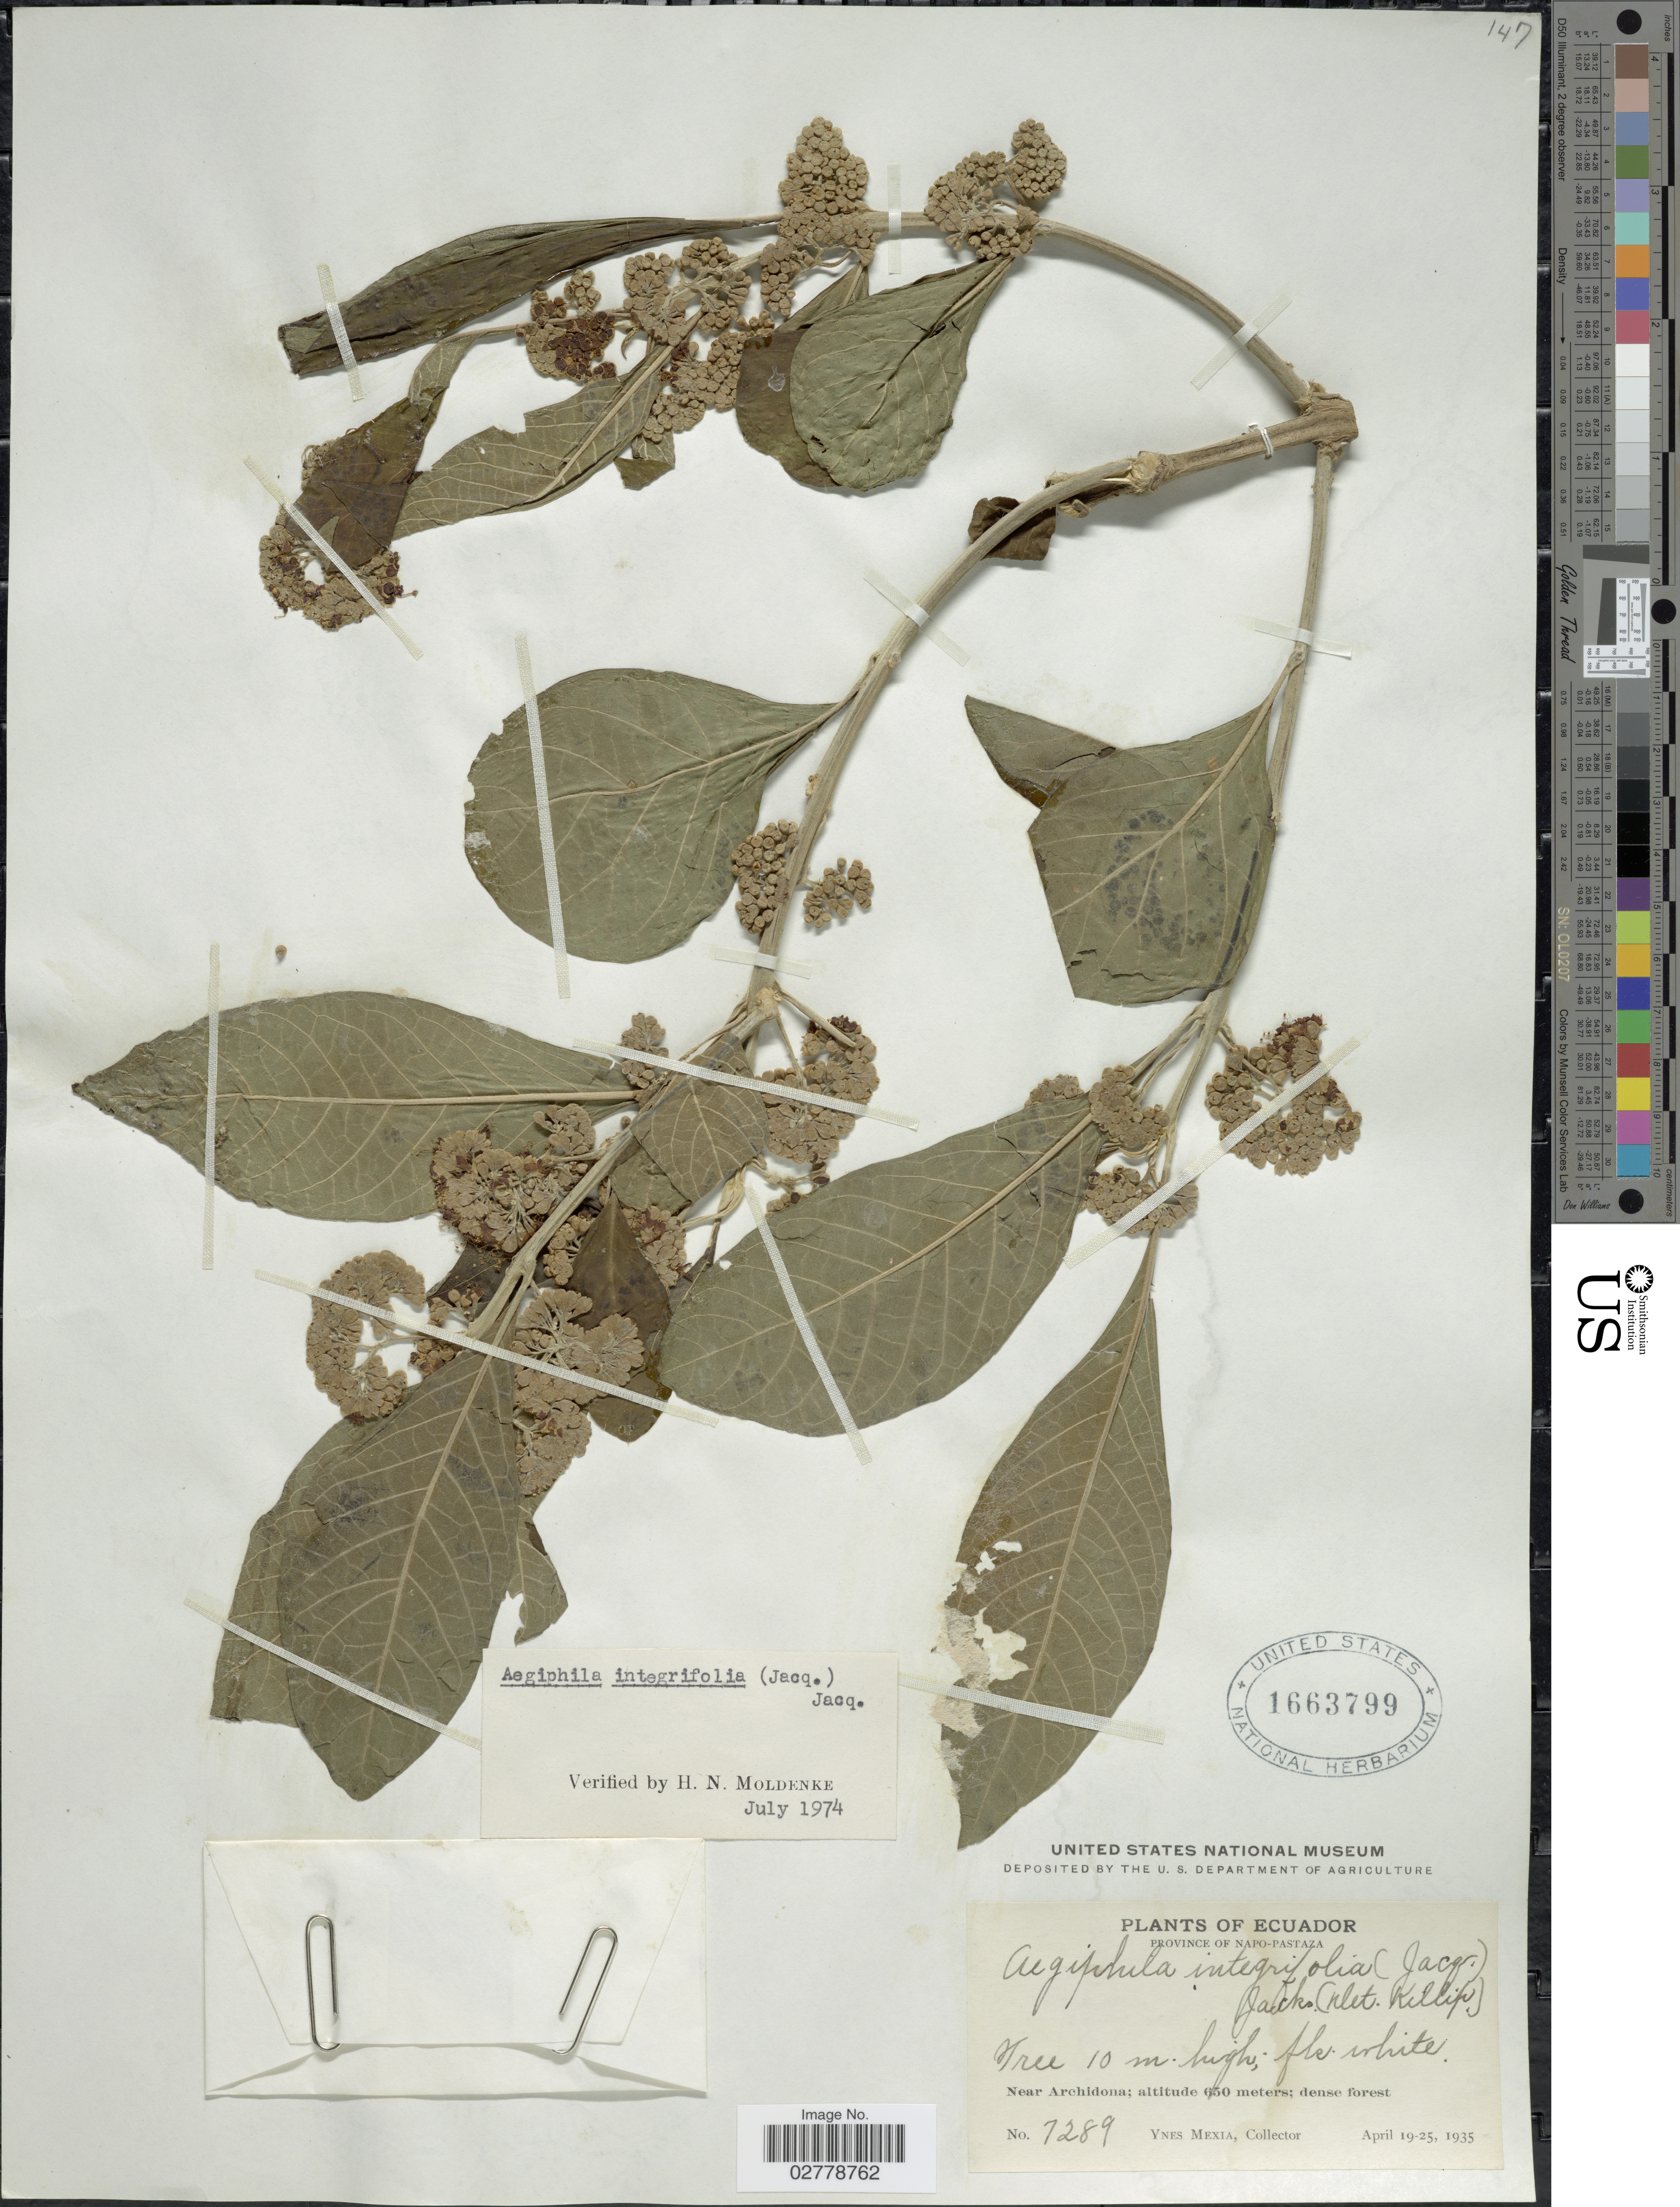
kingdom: Plantae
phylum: Tracheophyta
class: Magnoliopsida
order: Lamiales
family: Lamiaceae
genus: Aegiphila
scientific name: Aegiphila integrifolia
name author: (Jacq.) B.D. Jacks.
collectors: Y. Mexia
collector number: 7289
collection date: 1935-04-19/1935-04-25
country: Ecuador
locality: Prov. Napo-Pastaza: Near Archidona.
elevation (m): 650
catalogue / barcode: US 1663799